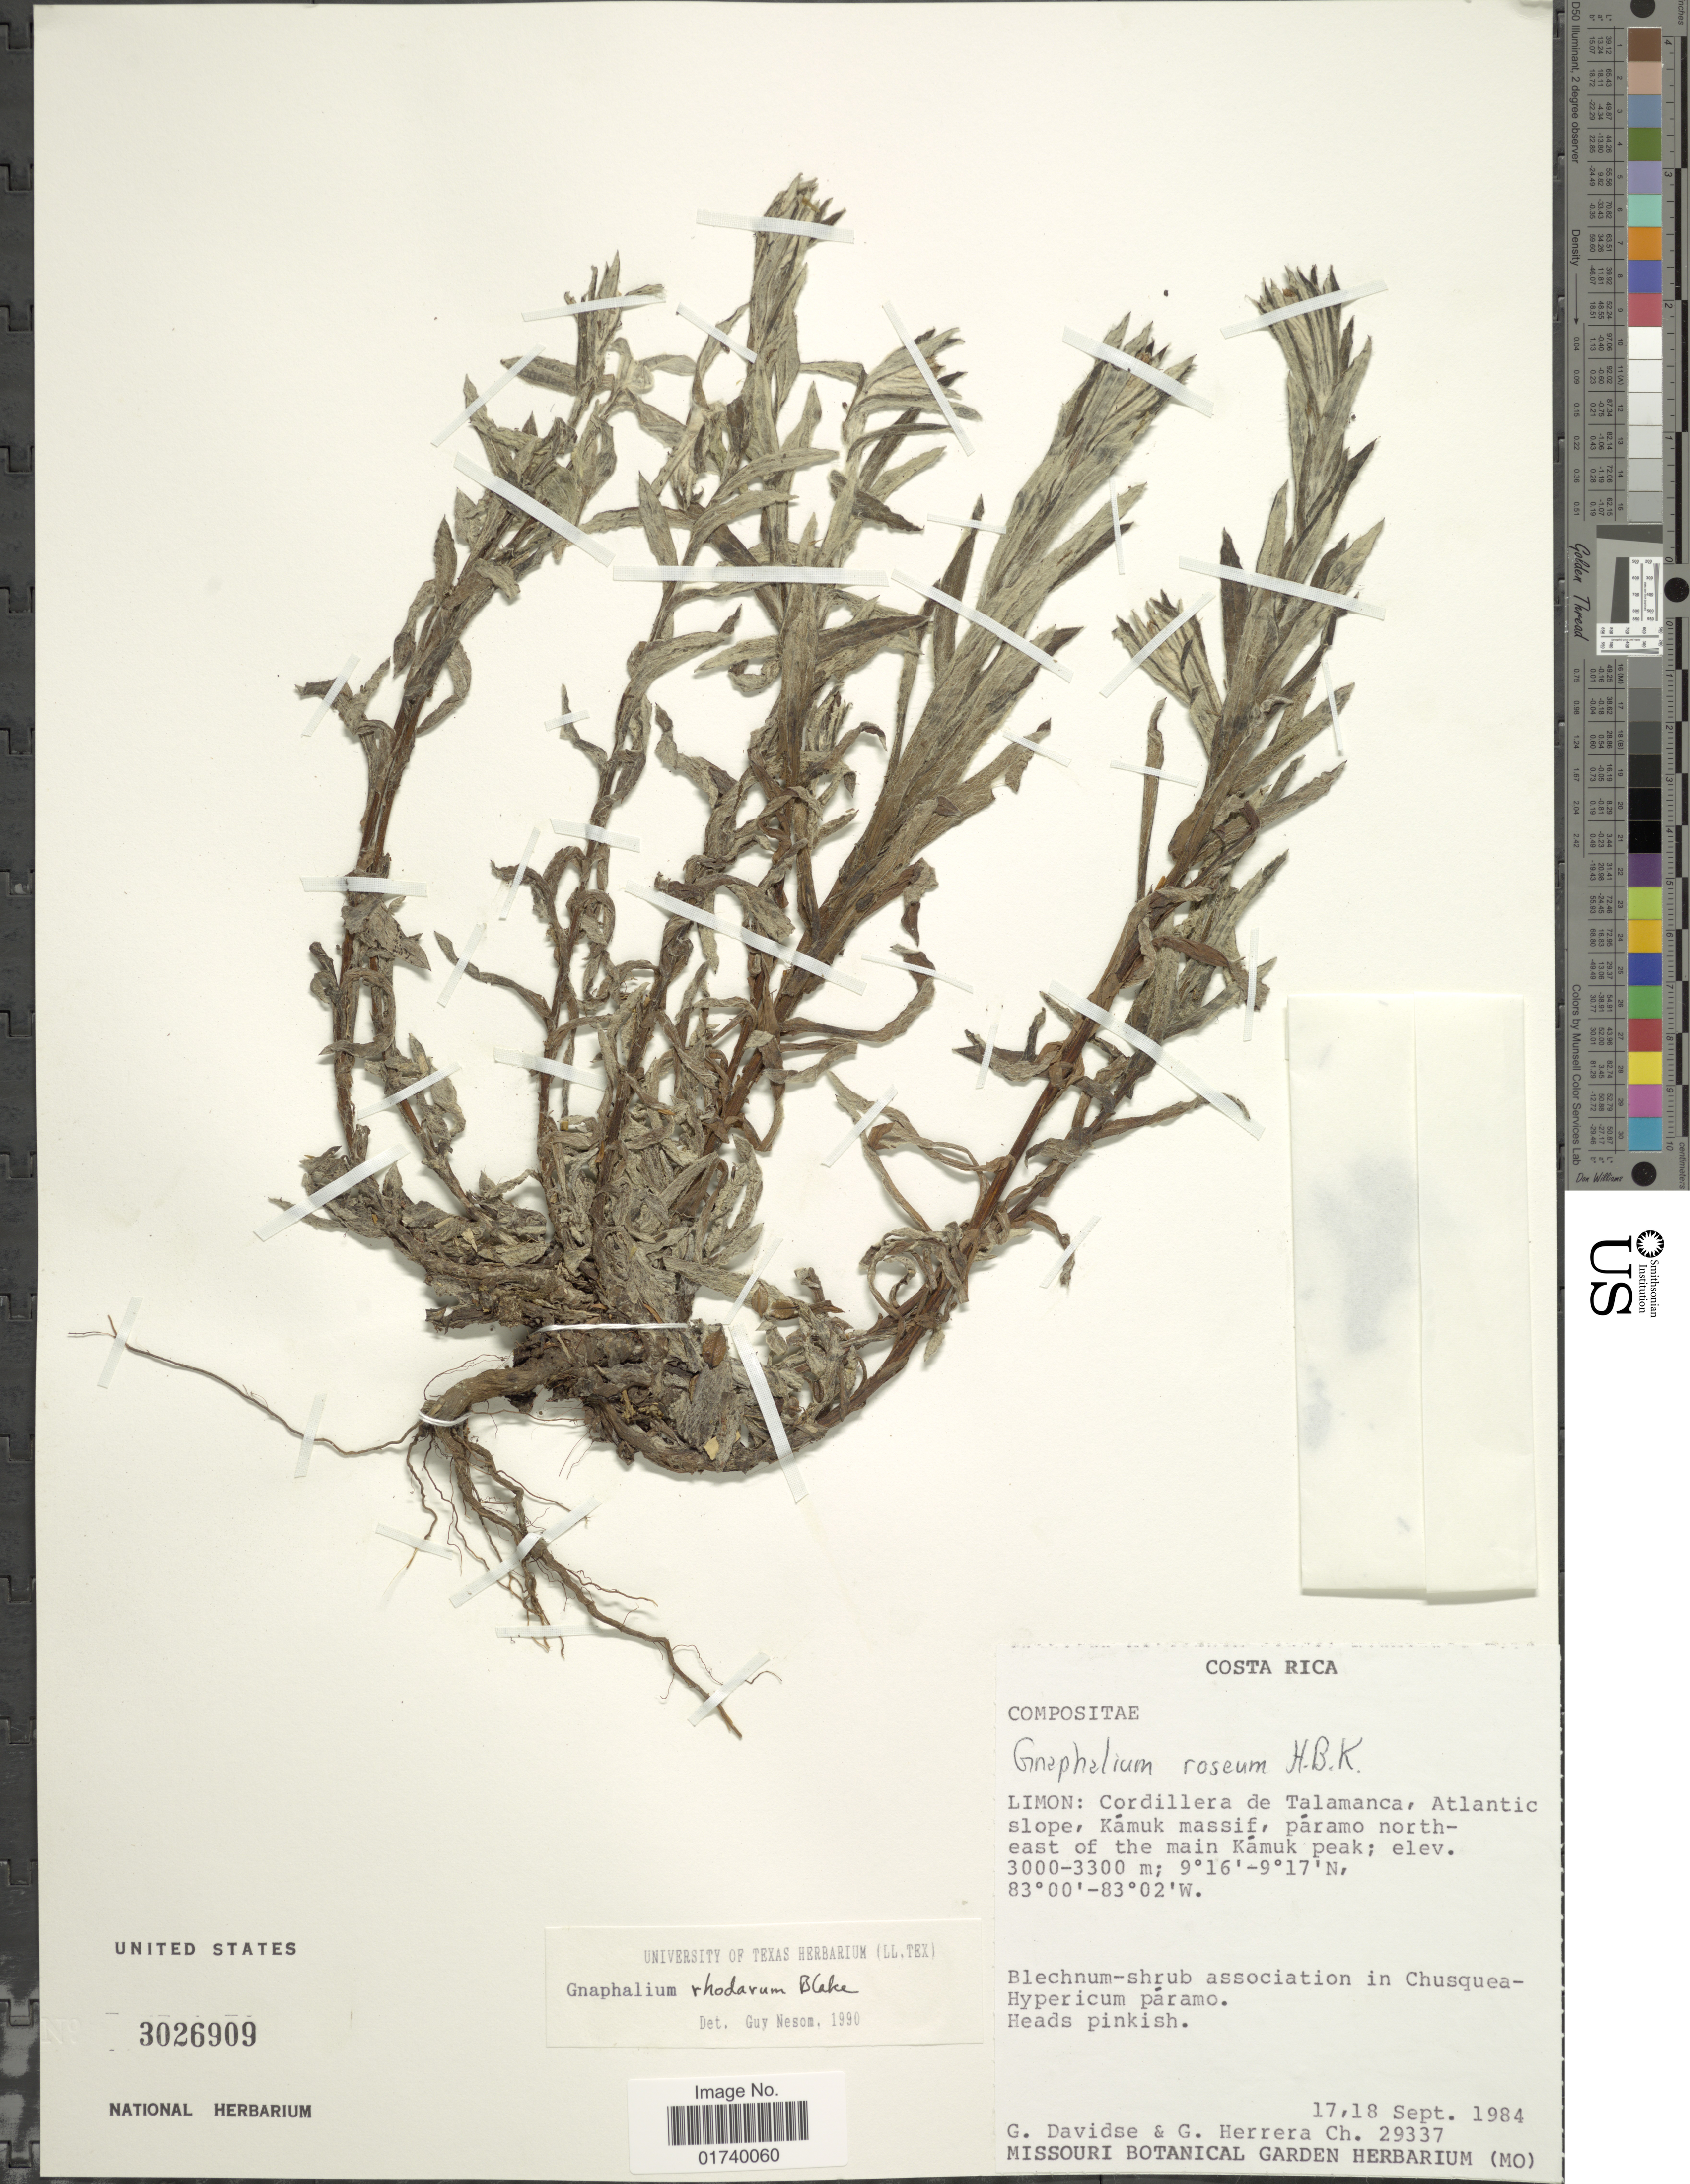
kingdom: Plantae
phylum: Tracheophyta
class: Magnoliopsida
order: Asterales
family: Asteraceae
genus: Pseudognaphalium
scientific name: Pseudognaphalium pruskii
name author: G.L. Nesom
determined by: Nesom, Guy L.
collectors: G. Davidse & G. Herrera Ch.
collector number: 29337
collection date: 1984-09-17/1984-09-18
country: Costa Rica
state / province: Limón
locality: Cordillera de Talamanca, Atlantic slope, Kamuk Massif, Paramo north east of the main Kamuk Peak.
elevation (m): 3000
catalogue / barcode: US 3026909